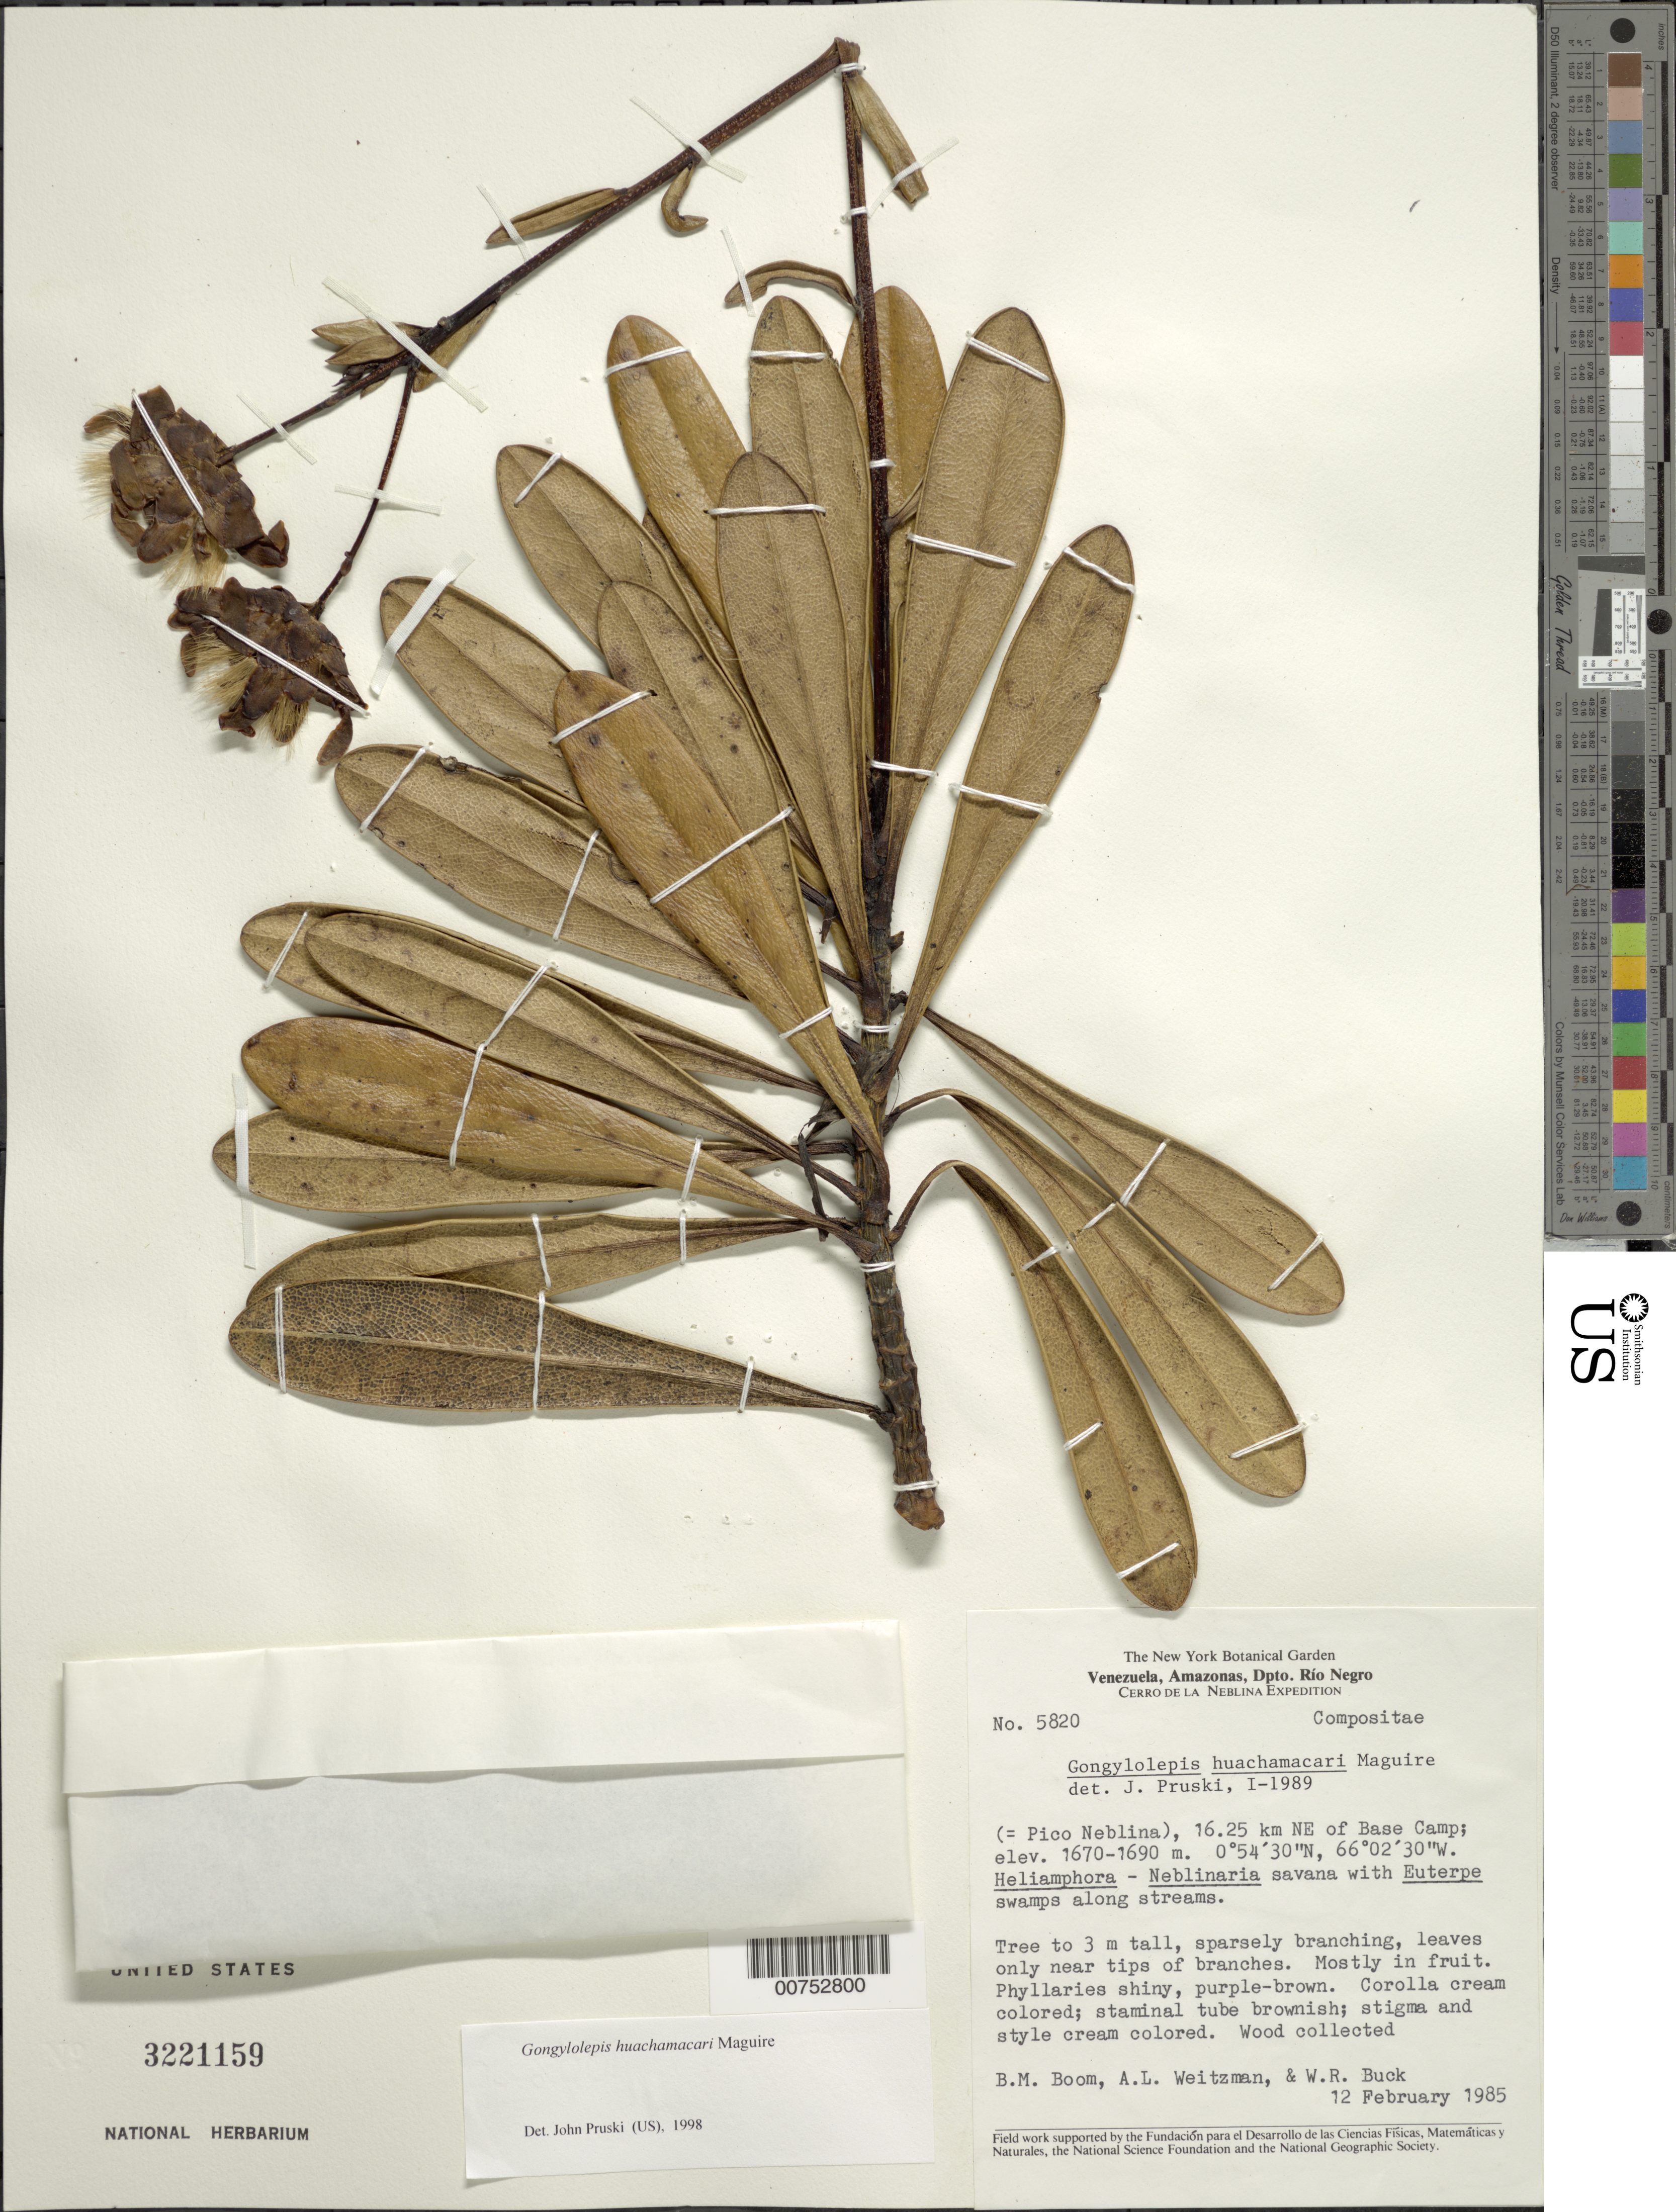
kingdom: Plantae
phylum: Tracheophyta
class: Magnoliopsida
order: Asterales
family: Asteraceae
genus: Gongylolepis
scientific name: Gongylolepis huachamacari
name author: Maguire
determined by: Pruski, J. F.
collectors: B. M. Boom, A. L. Weitzman & W. R. Buck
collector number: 5820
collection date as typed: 12-Feb-85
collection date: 1985-02-12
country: Venezuela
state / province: Amazonas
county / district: Río Negro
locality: Neblina Camp 10, 12.5 km NNW of Pico Phelps (=Pico Neblina),16.25 km NE of Base Camp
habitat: Heliamphora-Neblinaria savanna with Euterpe swamps along streams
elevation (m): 1670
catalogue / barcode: US 3221159